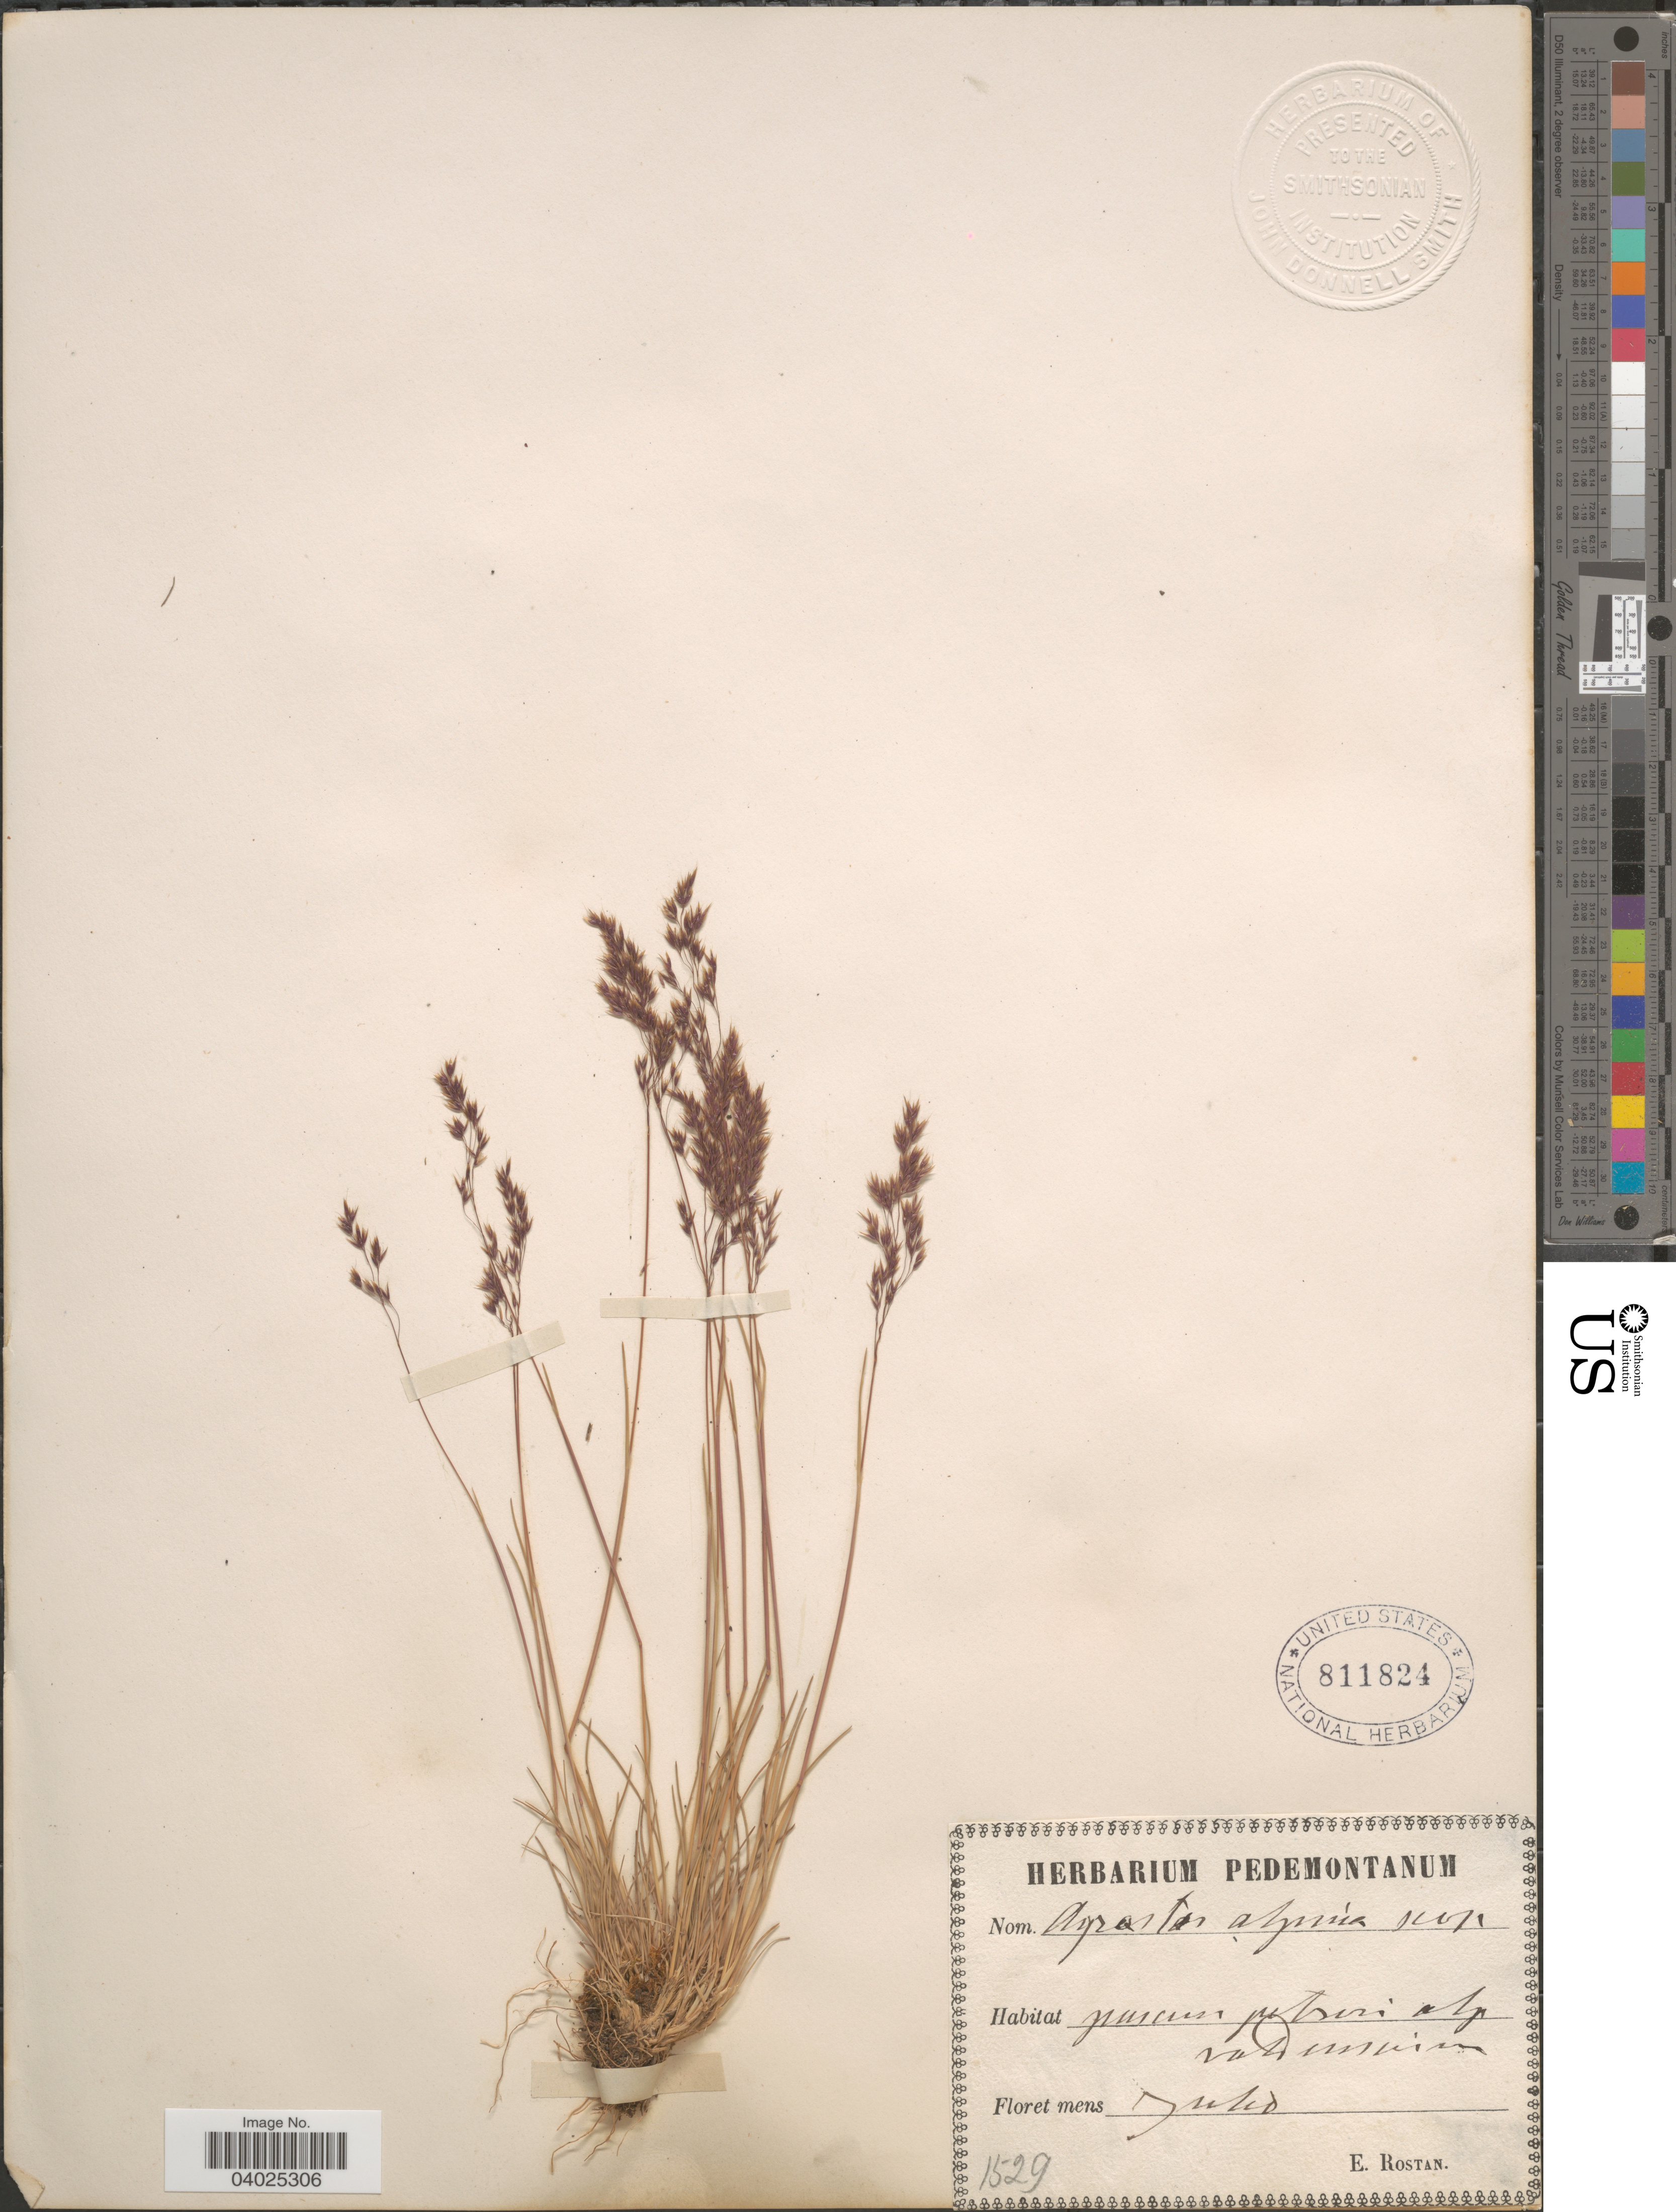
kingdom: Plantae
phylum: Tracheophyta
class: Liliopsida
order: Poales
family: Poaceae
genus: Alpagrostis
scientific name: Alpagrostis alpina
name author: (Scop.) P.M. Peterson et al.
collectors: E. Rostan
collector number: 1529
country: Italy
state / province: Piedmont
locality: Puscum petsori alp valdensium.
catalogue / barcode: US 811824